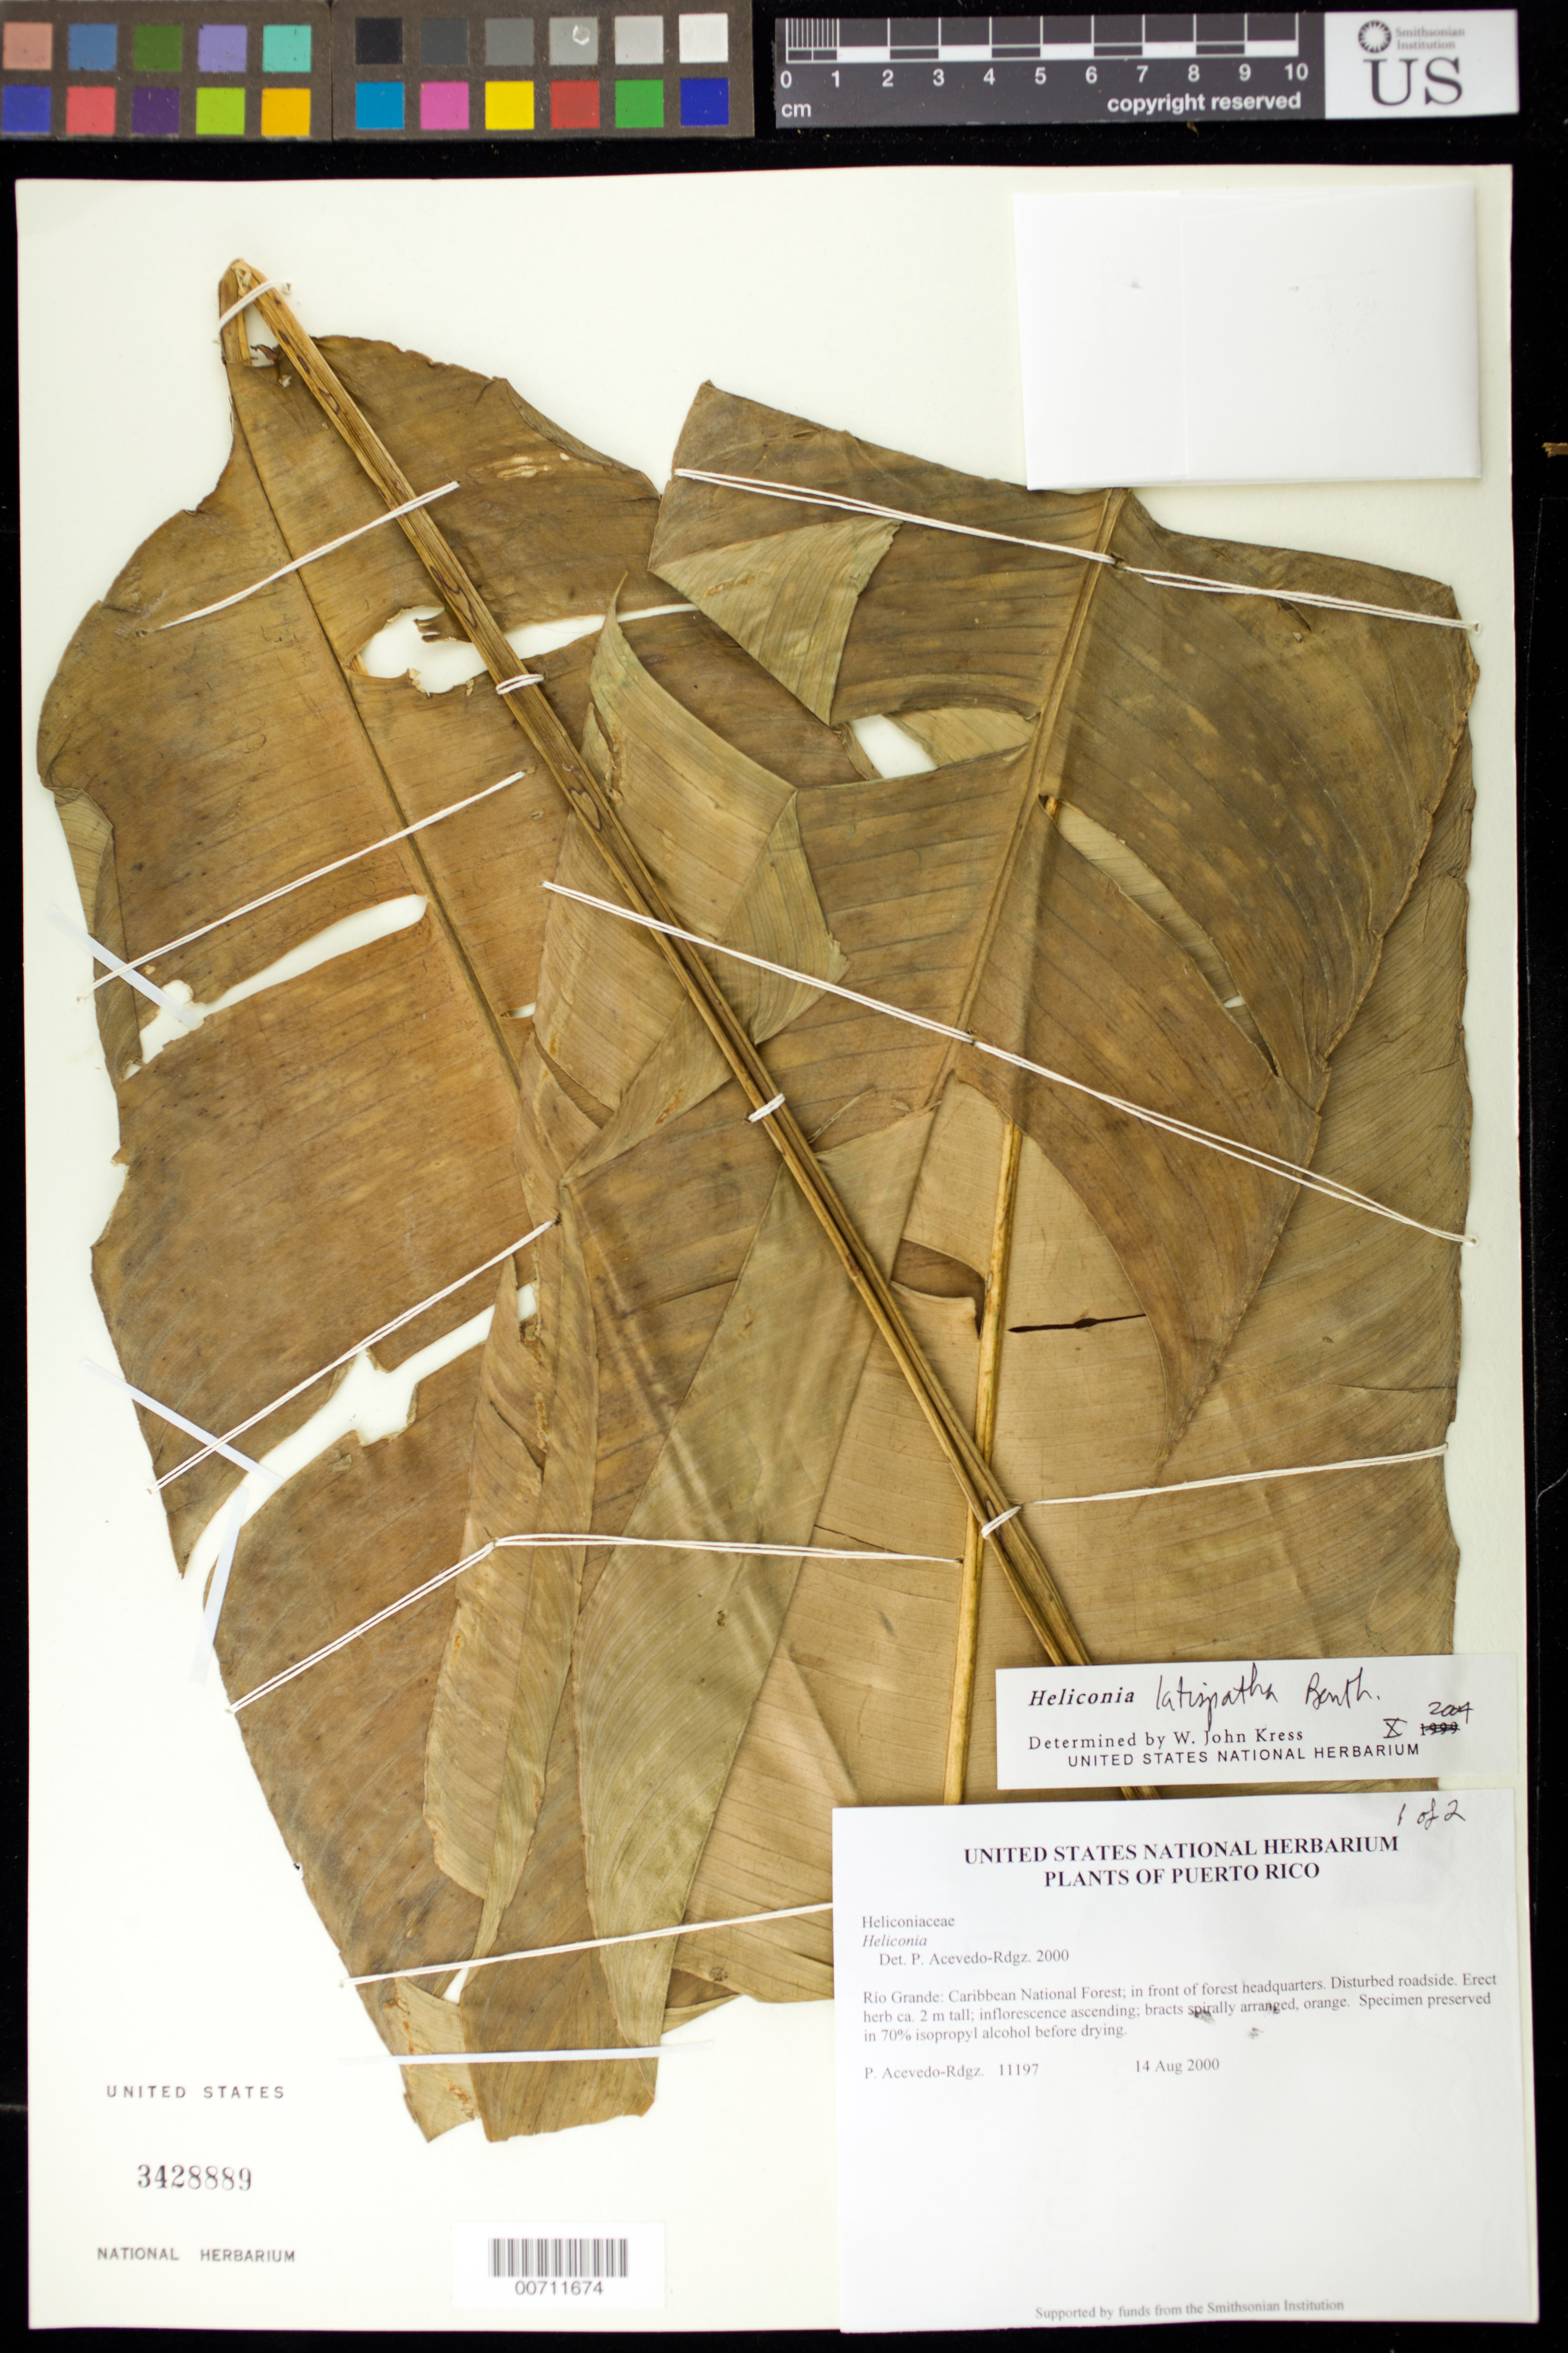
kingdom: Plantae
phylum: Tracheophyta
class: Liliopsida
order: Zingiberales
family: Heliconiaceae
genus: Heliconia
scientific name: Heliconia latispatha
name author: Benth.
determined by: Kress, W. J., (US), Smithsonian Institution - National Museum of Natural History (UNITED STATES)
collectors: P. Acevedo-Rodr.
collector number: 11197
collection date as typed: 14 Aug 2000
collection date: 2000-08-14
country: Puerto Rico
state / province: Río Grande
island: Puerto Rico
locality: Río Grande: Caribbean National Forest; in front of forest headquarters.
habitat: Disturbed roadside.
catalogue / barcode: US 3428889